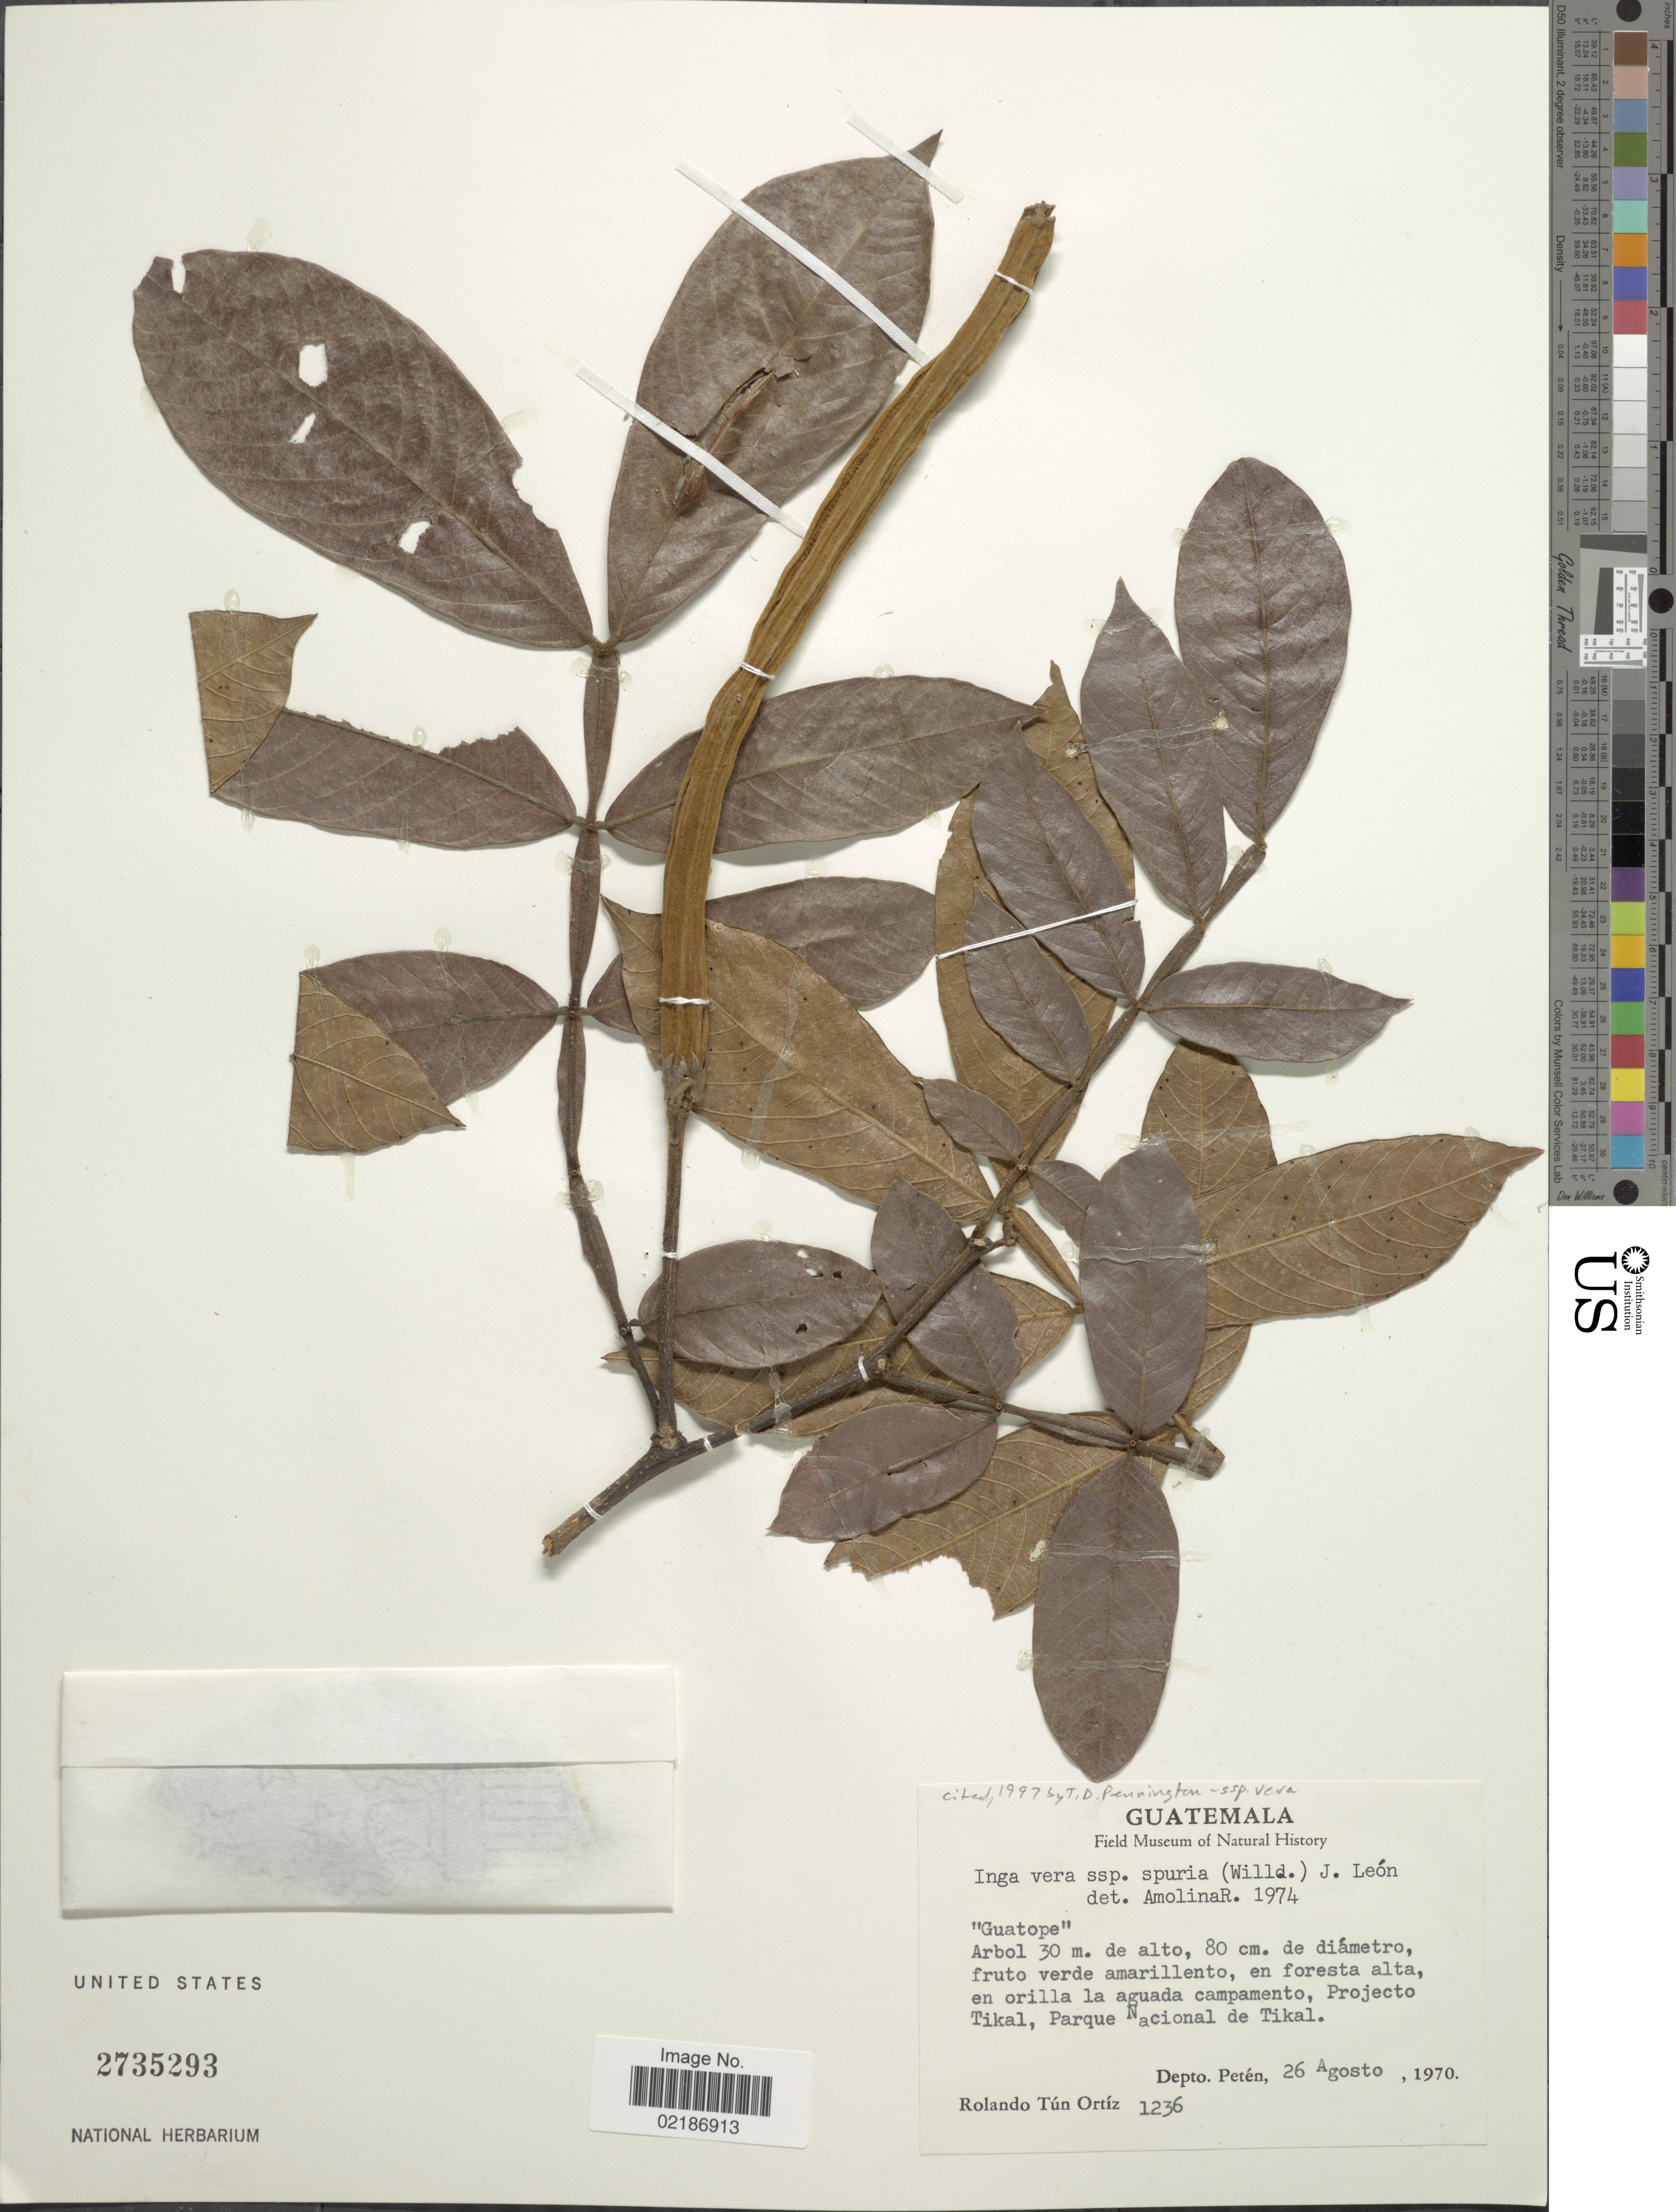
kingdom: Plantae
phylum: Tracheophyta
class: Magnoliopsida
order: Fabales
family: Fabaceae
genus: Inga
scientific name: Inga vera subsp. vera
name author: Willd.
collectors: R. T. Ortíz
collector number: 1236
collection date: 1970-08-26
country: Guatemala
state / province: El Petén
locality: Projecto Tikal, Parque Nacional de Tikal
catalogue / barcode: US 2735293